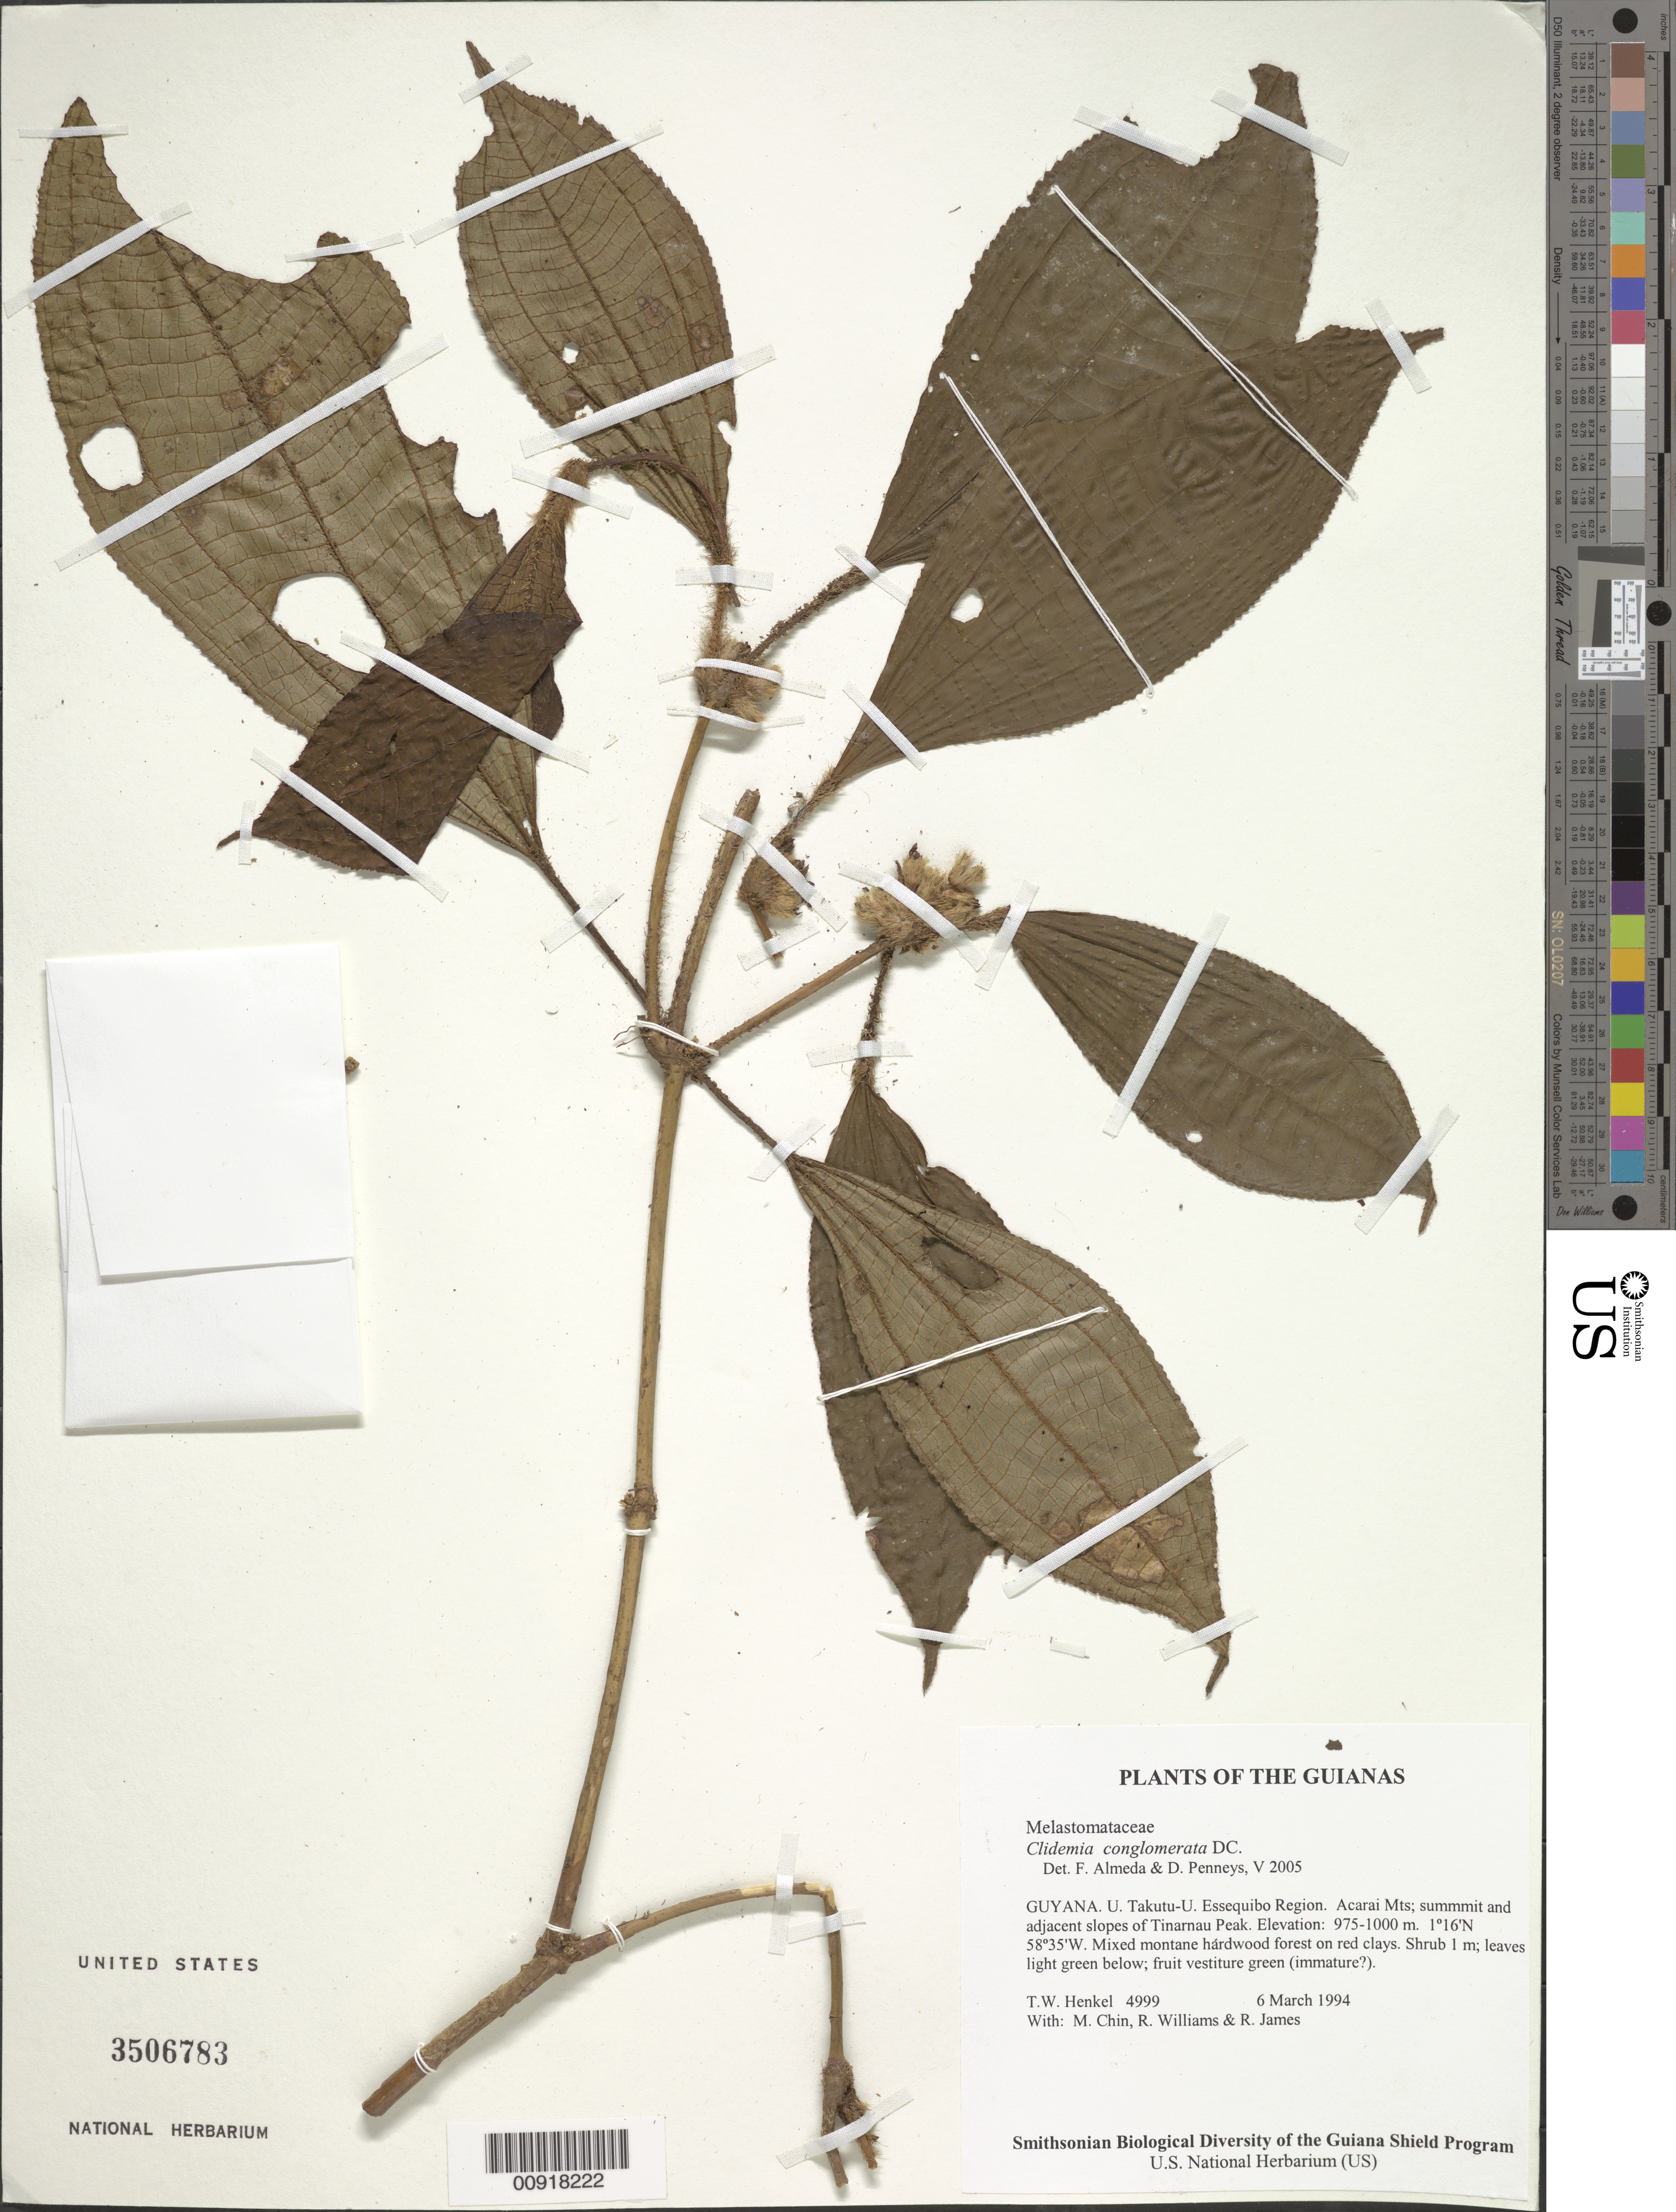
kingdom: Plantae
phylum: Tracheophyta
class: Magnoliopsida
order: Myrtales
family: Melastomataceae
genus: Clidemia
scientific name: Clidemia conglomerata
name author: DC.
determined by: Almeda, F.; Penneys, D. S.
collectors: T. Henkel, M. Chin, R. Williams & R. James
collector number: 4999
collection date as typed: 6 March 1994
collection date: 1994-03-06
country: Guyana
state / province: U. Takutu-U. Essequibo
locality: Acarai Mts; summmit and adjacent slopes of Tinarnau Peak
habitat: Mixed montane hardwood forest on red clays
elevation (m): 975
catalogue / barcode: US 3506783